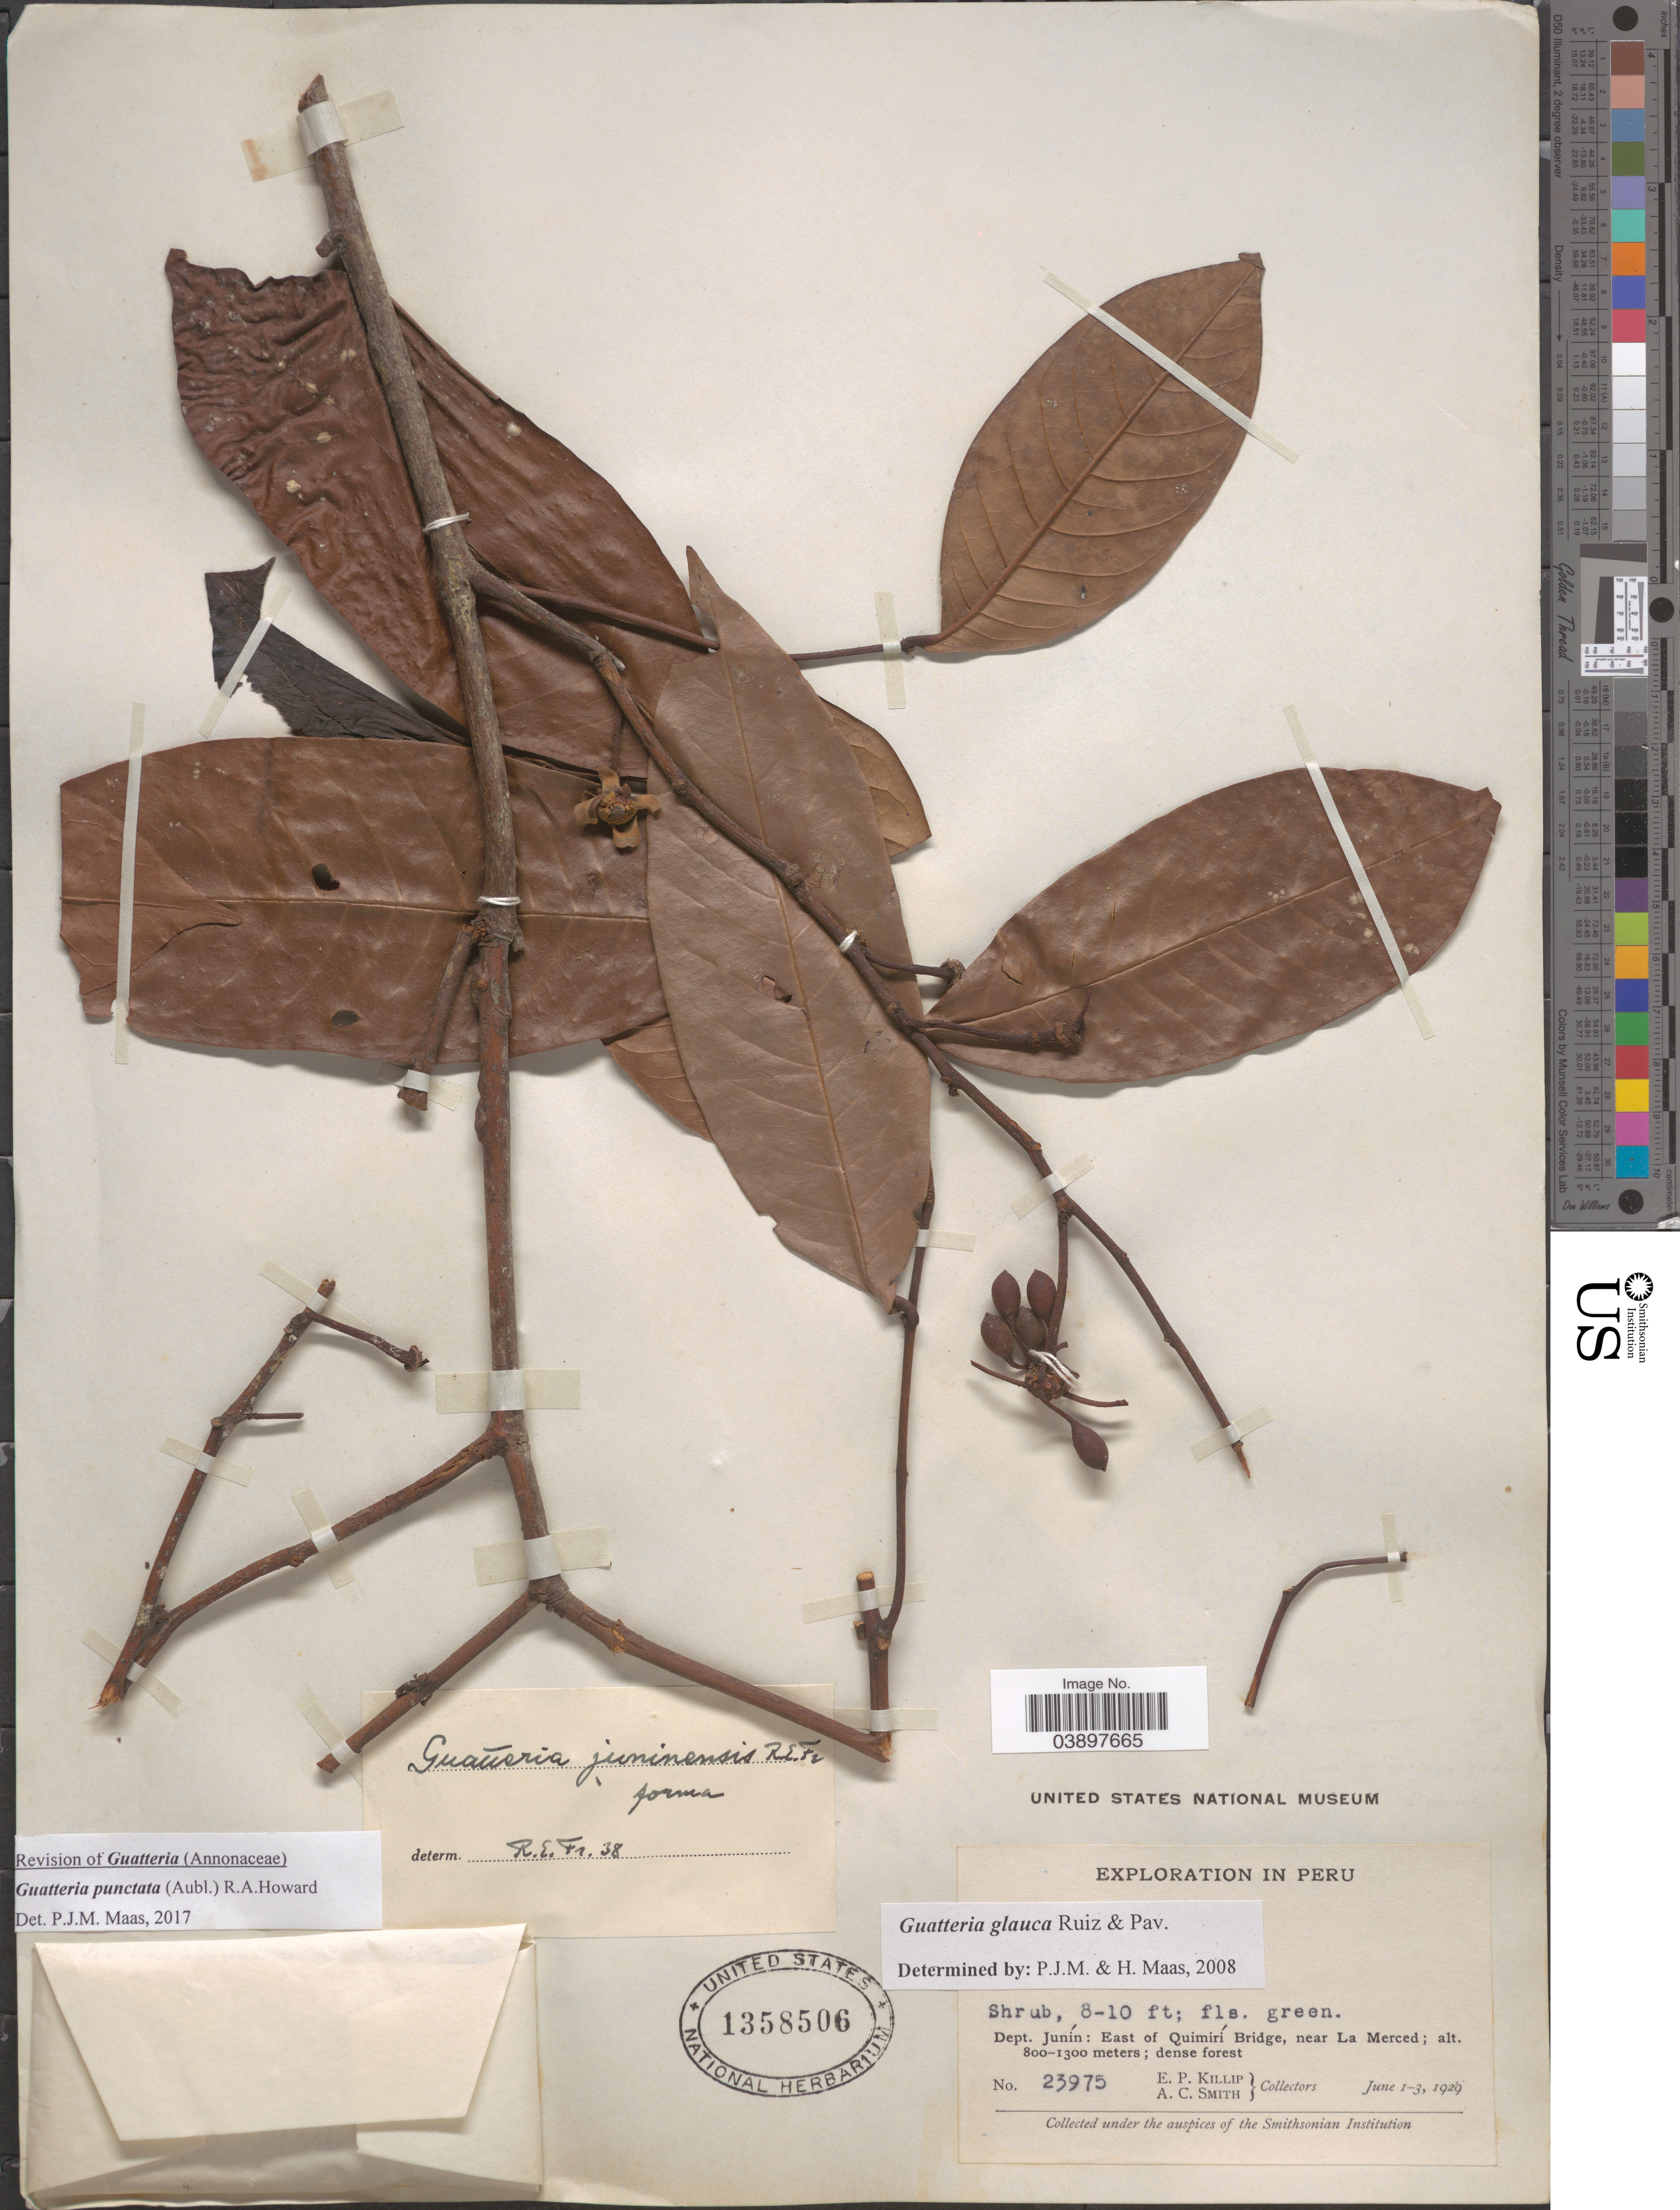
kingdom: Plantae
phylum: Tracheophyta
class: Magnoliopsida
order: Magnoliales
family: Annonaceae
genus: Guatteria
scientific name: Guatteria punctata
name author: (Aubl.) R.A. Howard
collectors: E. P. Killip & A. C. Smith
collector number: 23975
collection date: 1929-06-01/1929-06-03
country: Peru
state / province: Junín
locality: Dept. Junín: East of Quimirí Birgde, near La Merced.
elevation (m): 800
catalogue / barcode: US 1358506